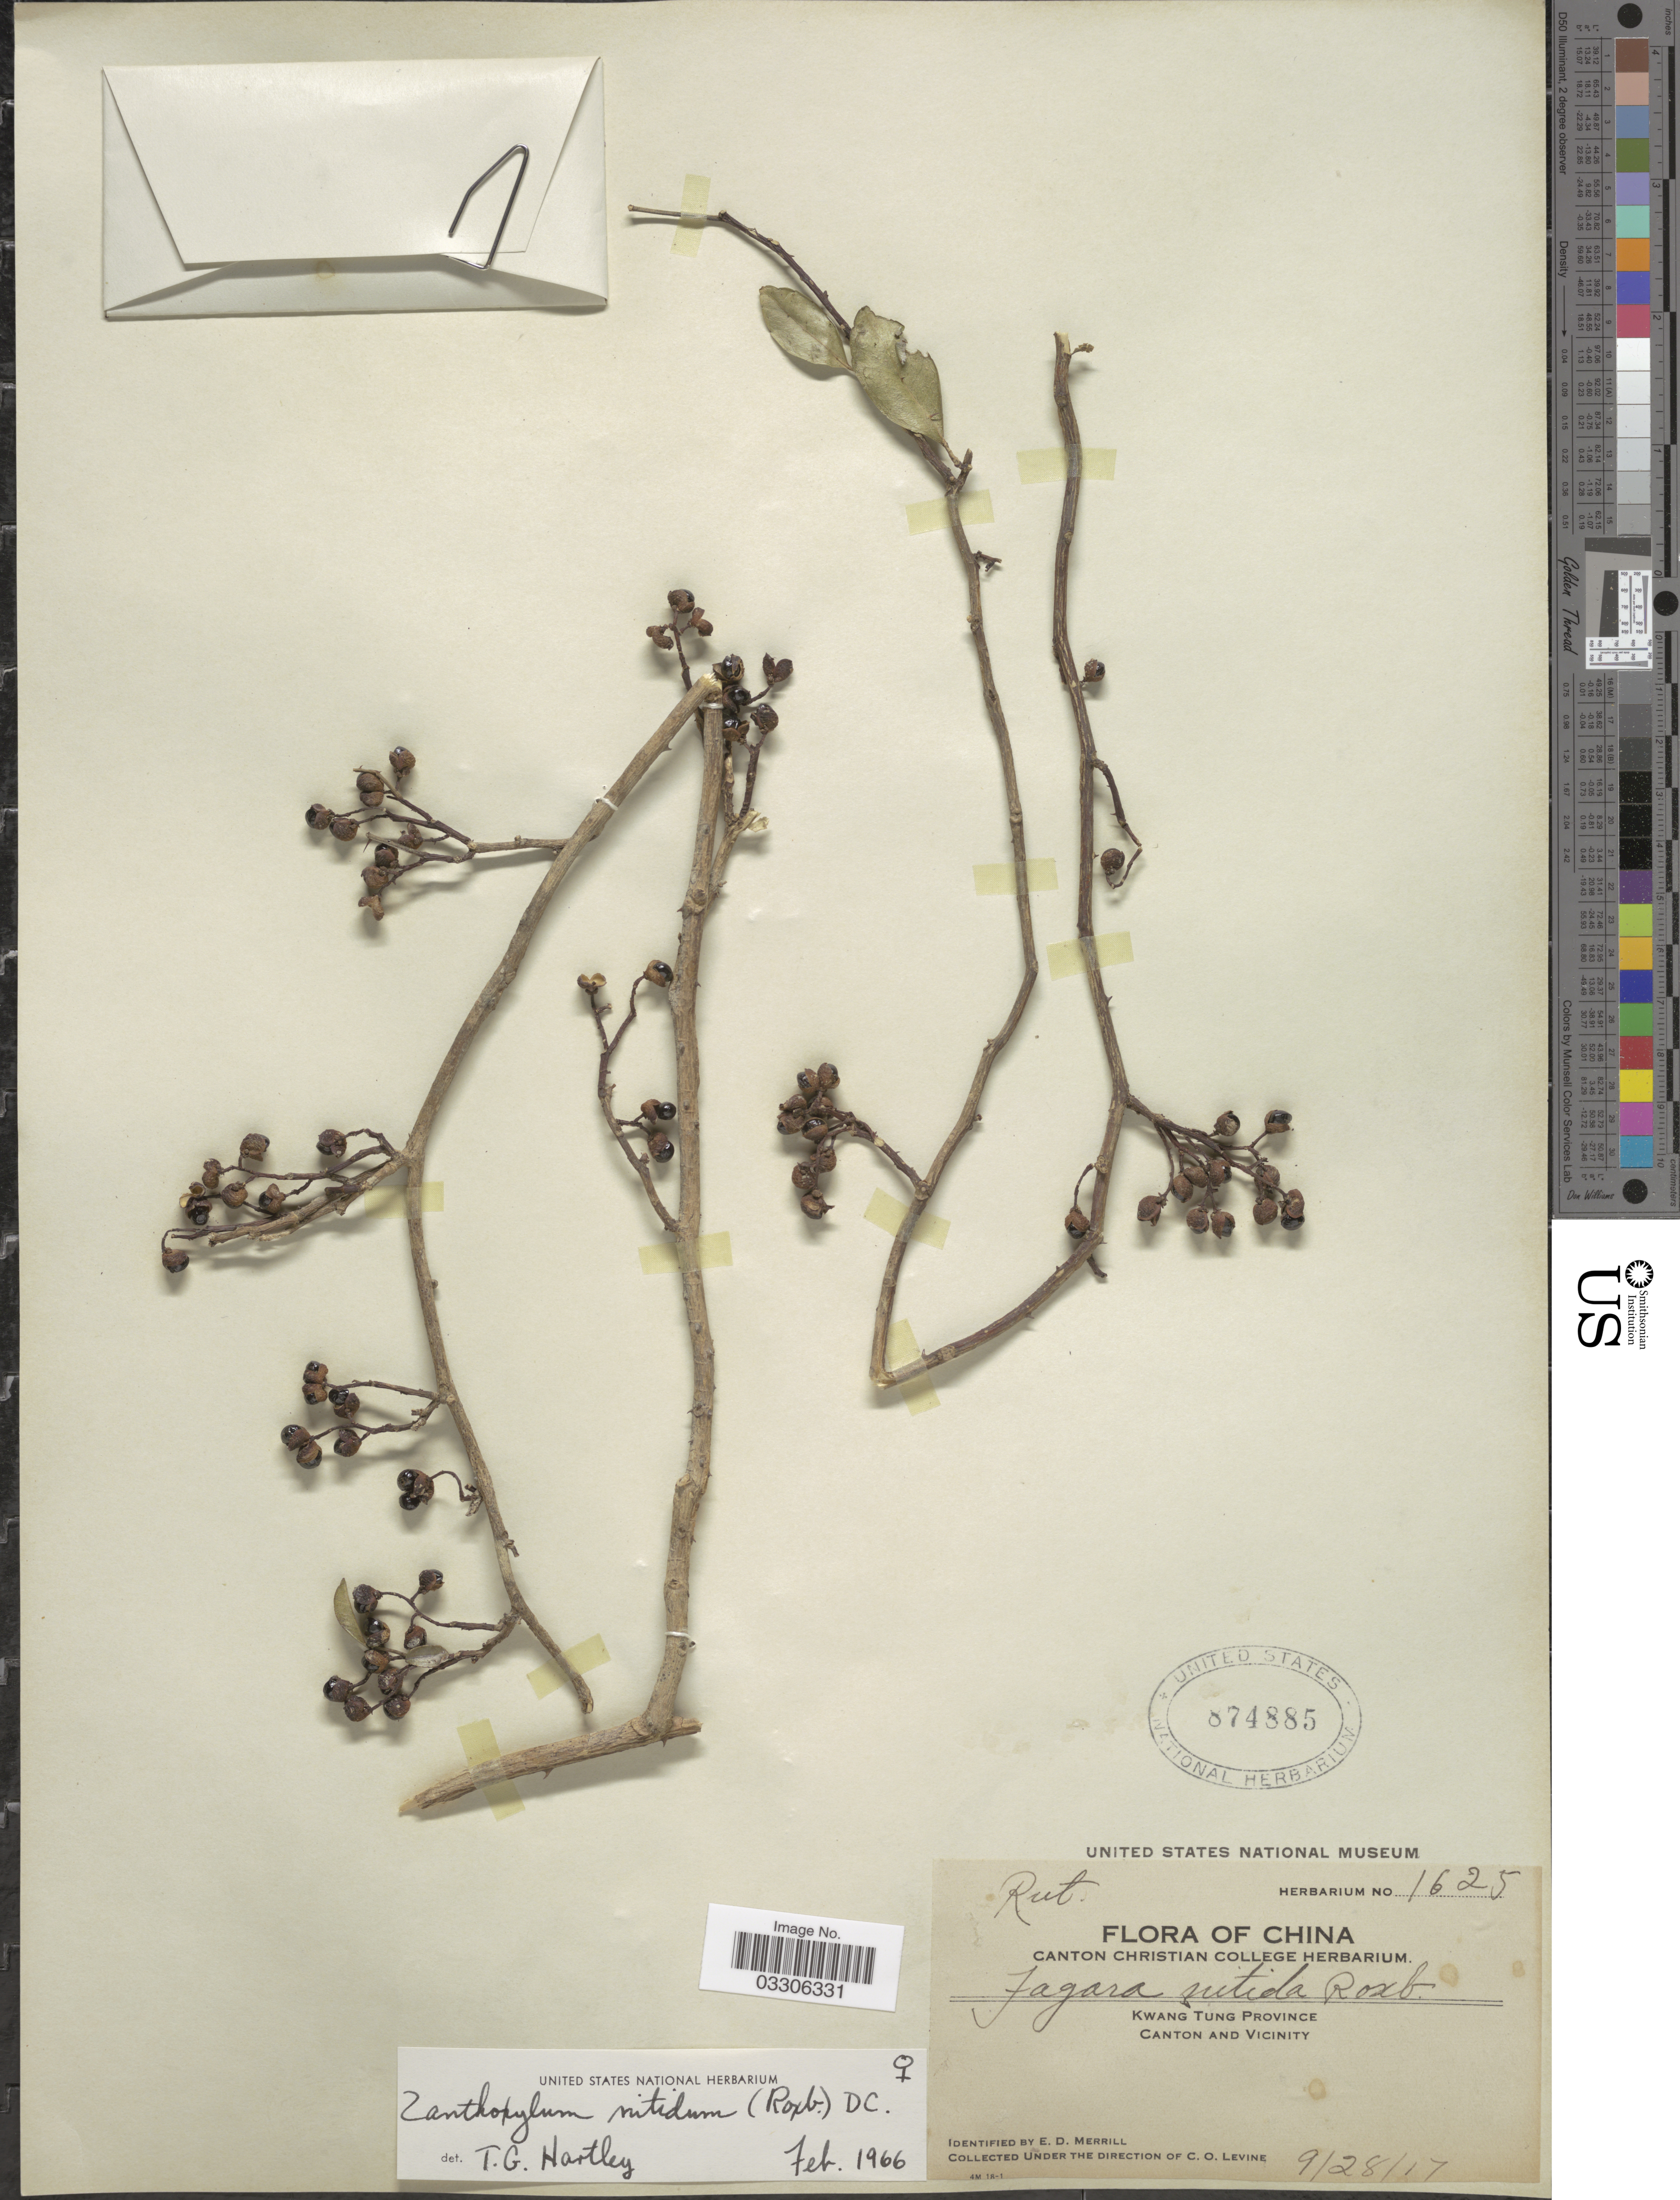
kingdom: Plantae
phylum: Tracheophyta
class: Magnoliopsida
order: Sapindales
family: Rutaceae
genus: Zanthoxylum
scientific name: Zanthoxylum nitidum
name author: Bunge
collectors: C. O. Levine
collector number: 1625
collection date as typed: Transcribed d/m/y: 28/9/17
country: China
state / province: Guangdong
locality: Kwang Tung Province. Canton and Vicinity.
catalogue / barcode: US 874885